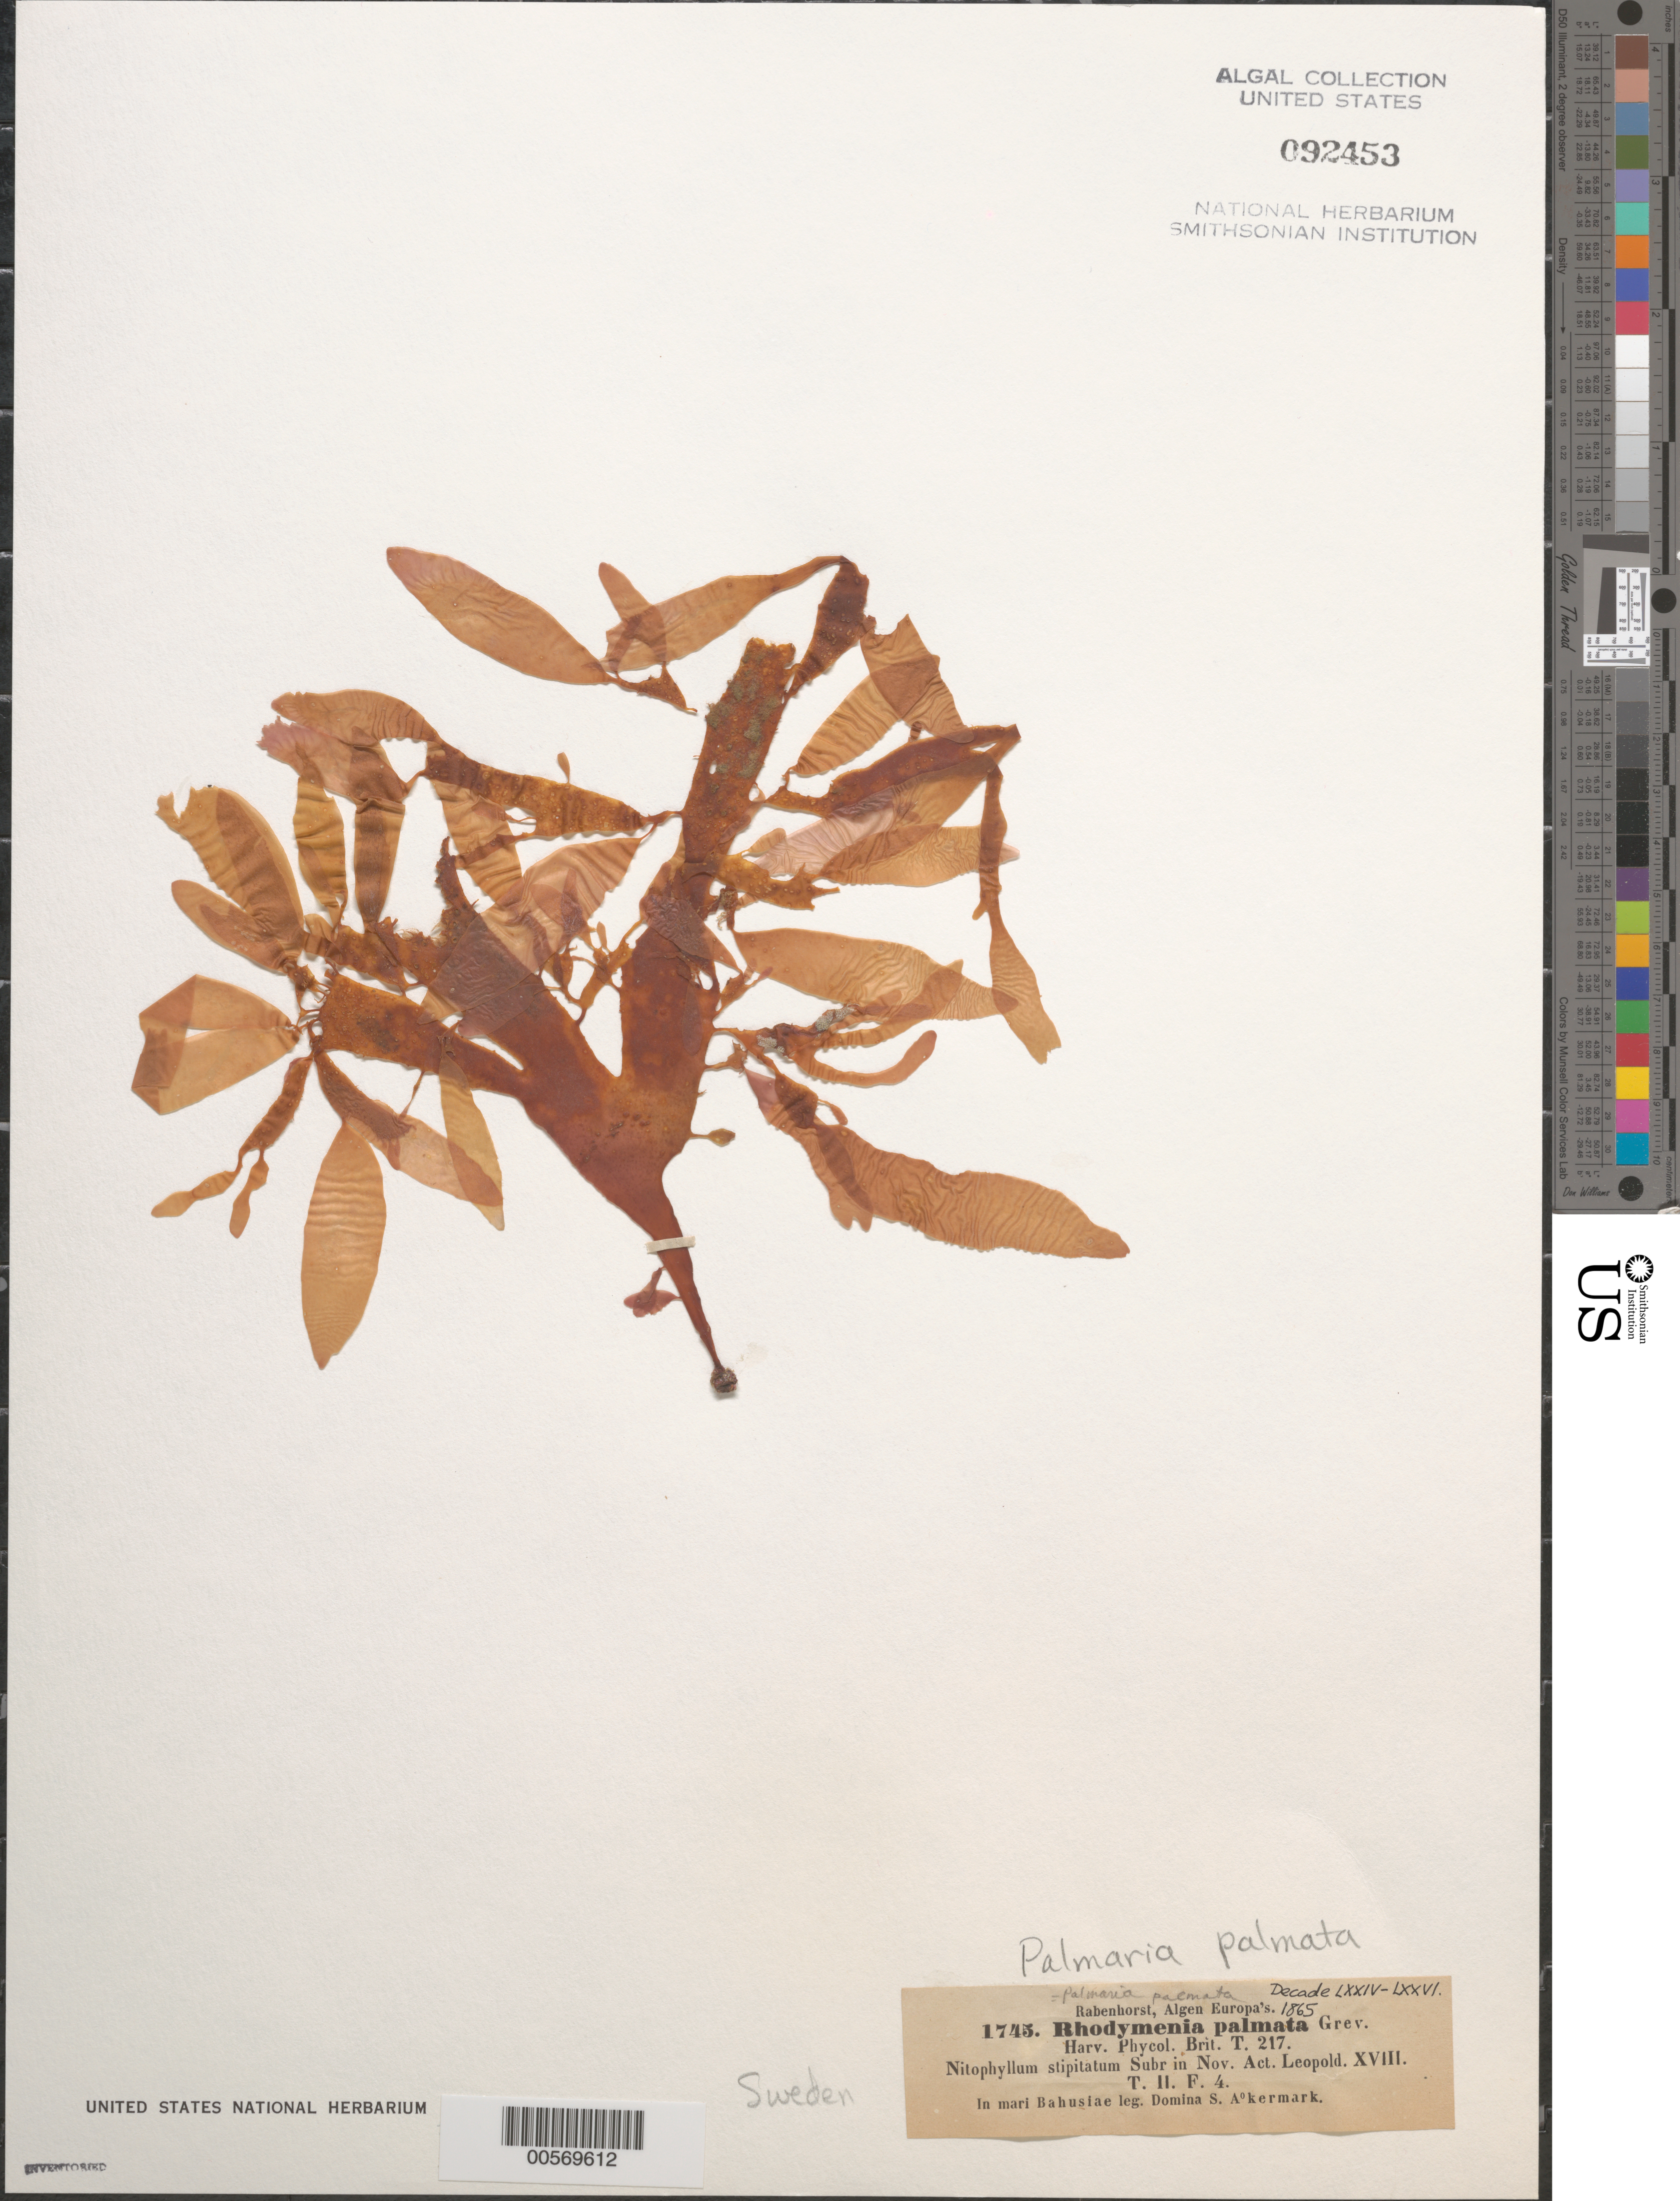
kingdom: Plantae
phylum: Rhodophyta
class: Florideophyceae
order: Palmariales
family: Palmariaceae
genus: Palmaria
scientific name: Palmaria palmata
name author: (L.) F. Weber & D. Mohr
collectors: S. Akermark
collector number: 1745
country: Sweden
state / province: Västra Götaland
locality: Bohus bay (mari bahusiae)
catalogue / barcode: US 92453